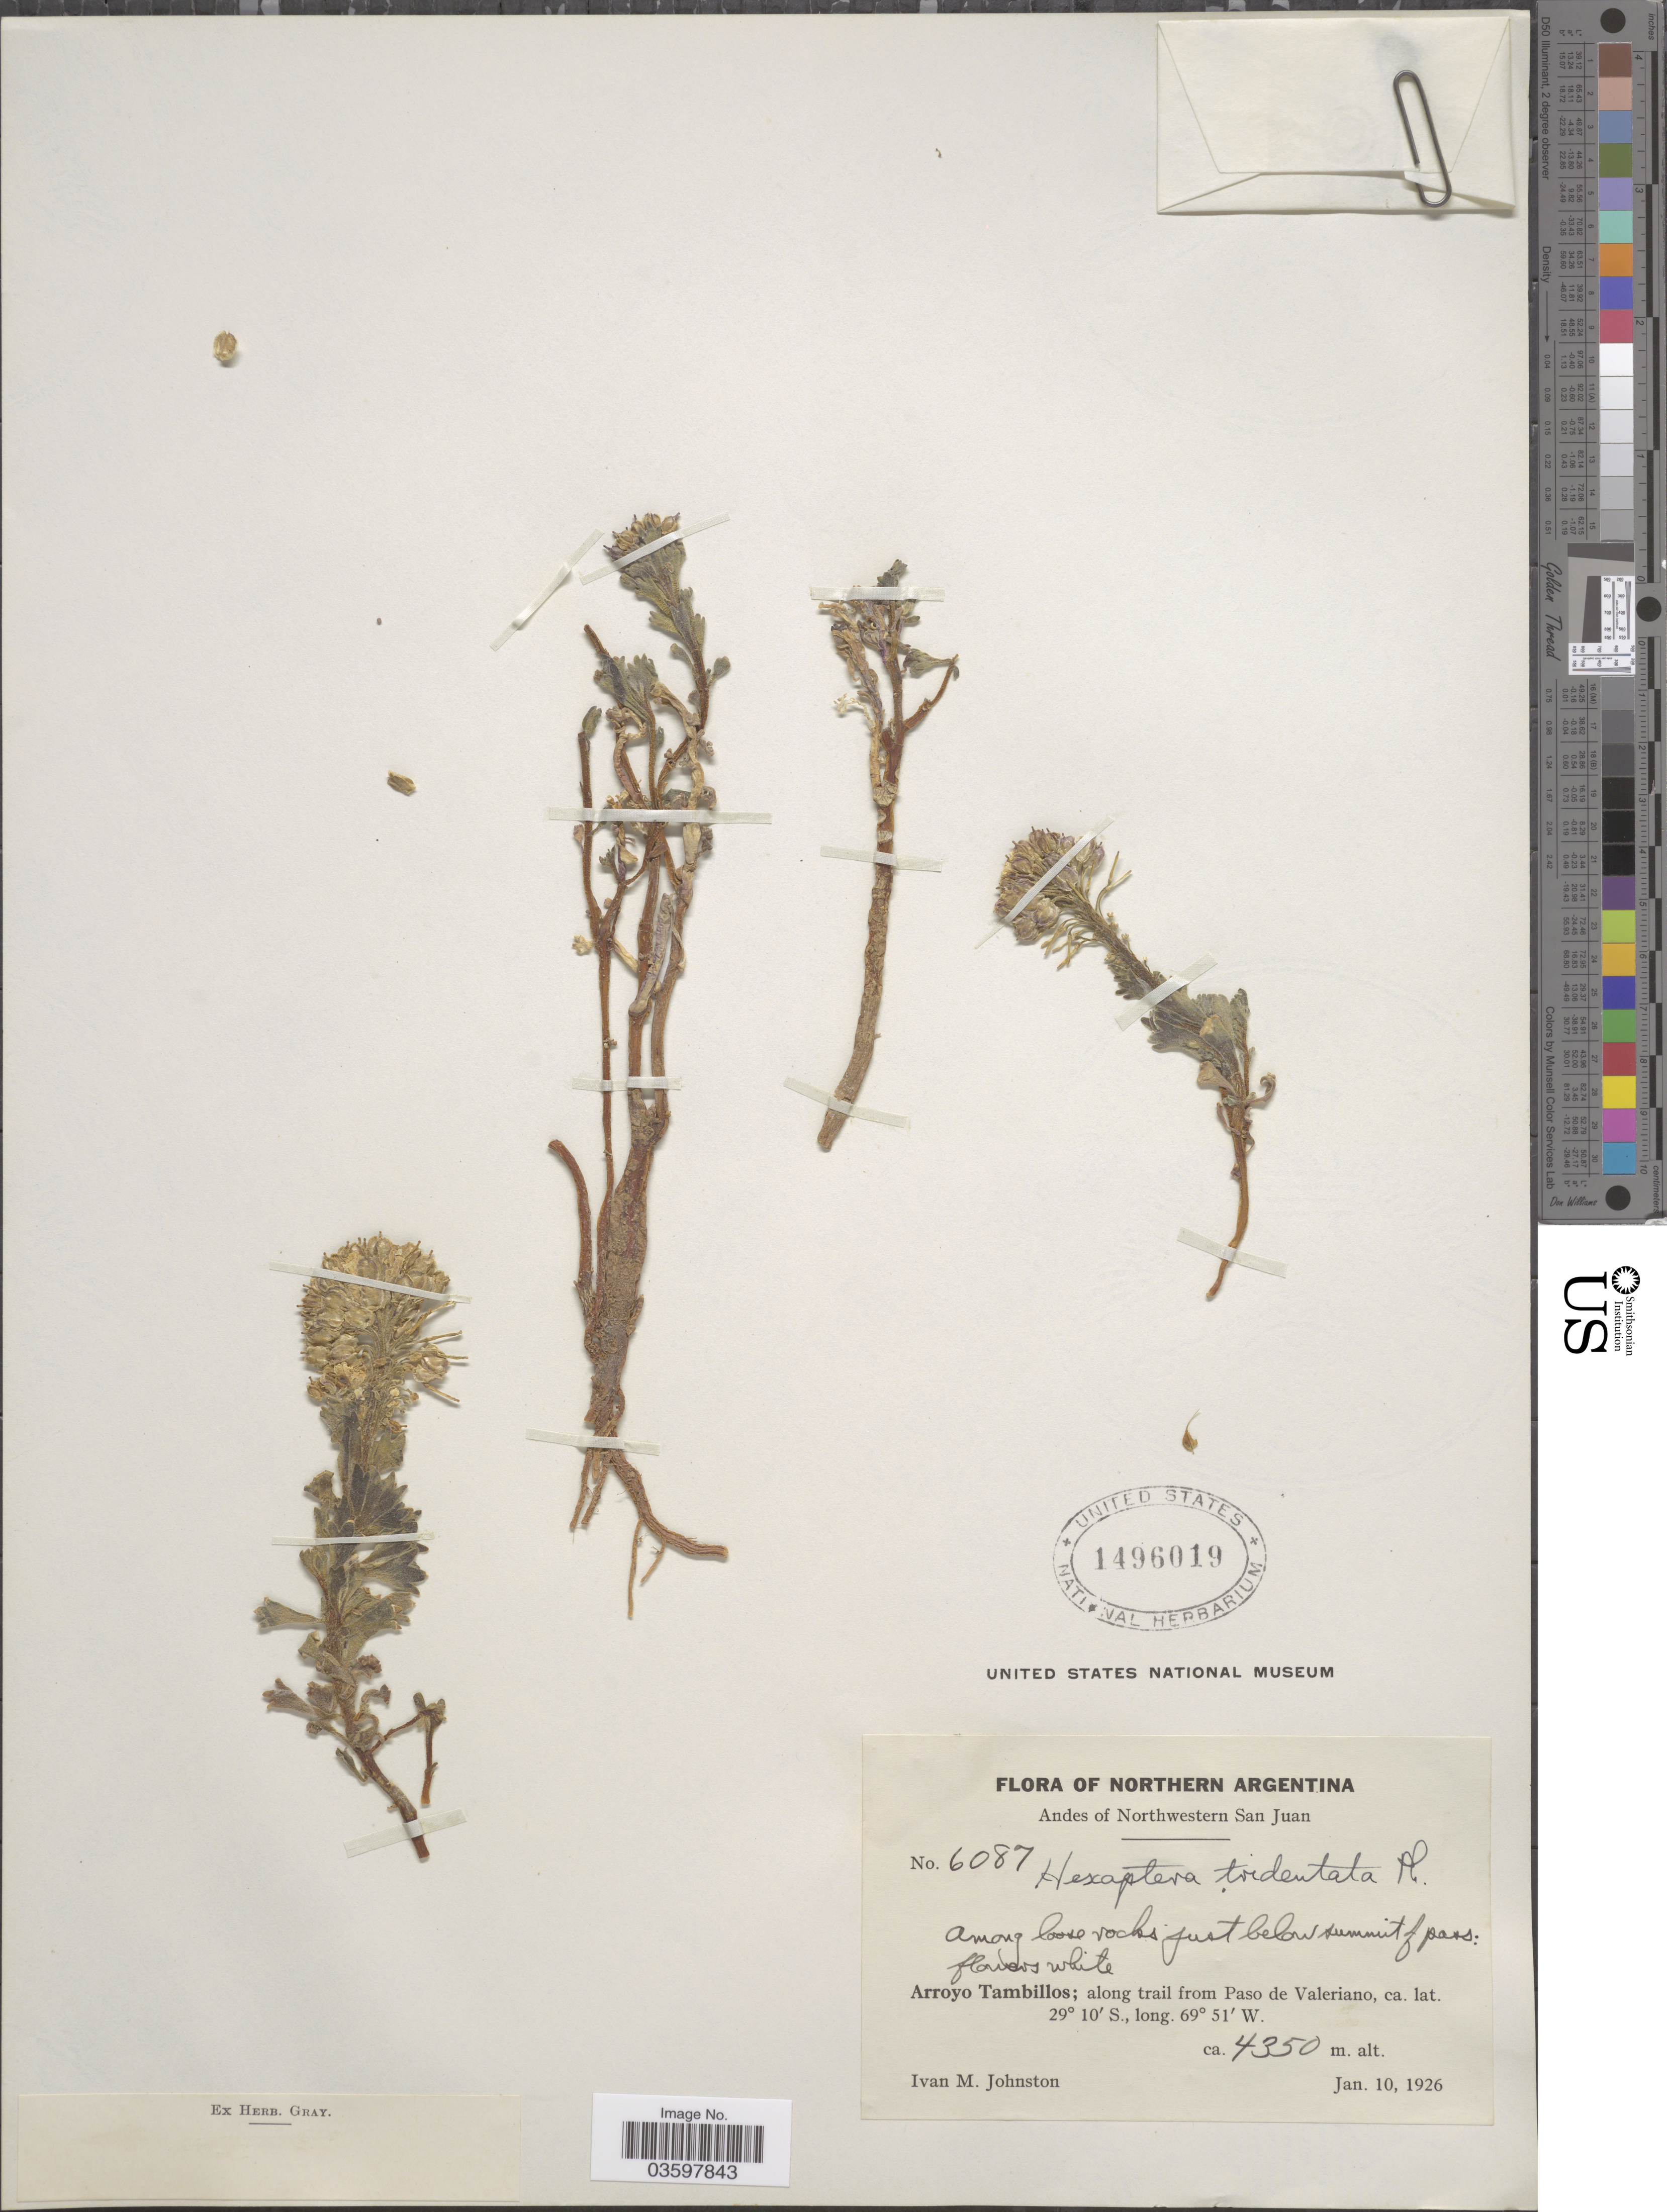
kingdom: Plantae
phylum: Tracheophyta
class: Magnoliopsida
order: Brassicales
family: Brassicaceae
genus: Menonvillea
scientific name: Menonvillea cuneata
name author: (Gillies & Hook.) Rollins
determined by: Strong, Mark T., (BOT), Smithsonian Institution - National Museum of Natural History (UNITED STATES)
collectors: I.M. Johnston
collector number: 6087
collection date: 1926-01-10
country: Argentina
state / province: San Juan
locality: Northern Argentina. Andes of Northwestern San Juan. Arroyo Tambillos; along trail from Paso de Valeriano.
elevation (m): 4350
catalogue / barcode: US 1496019